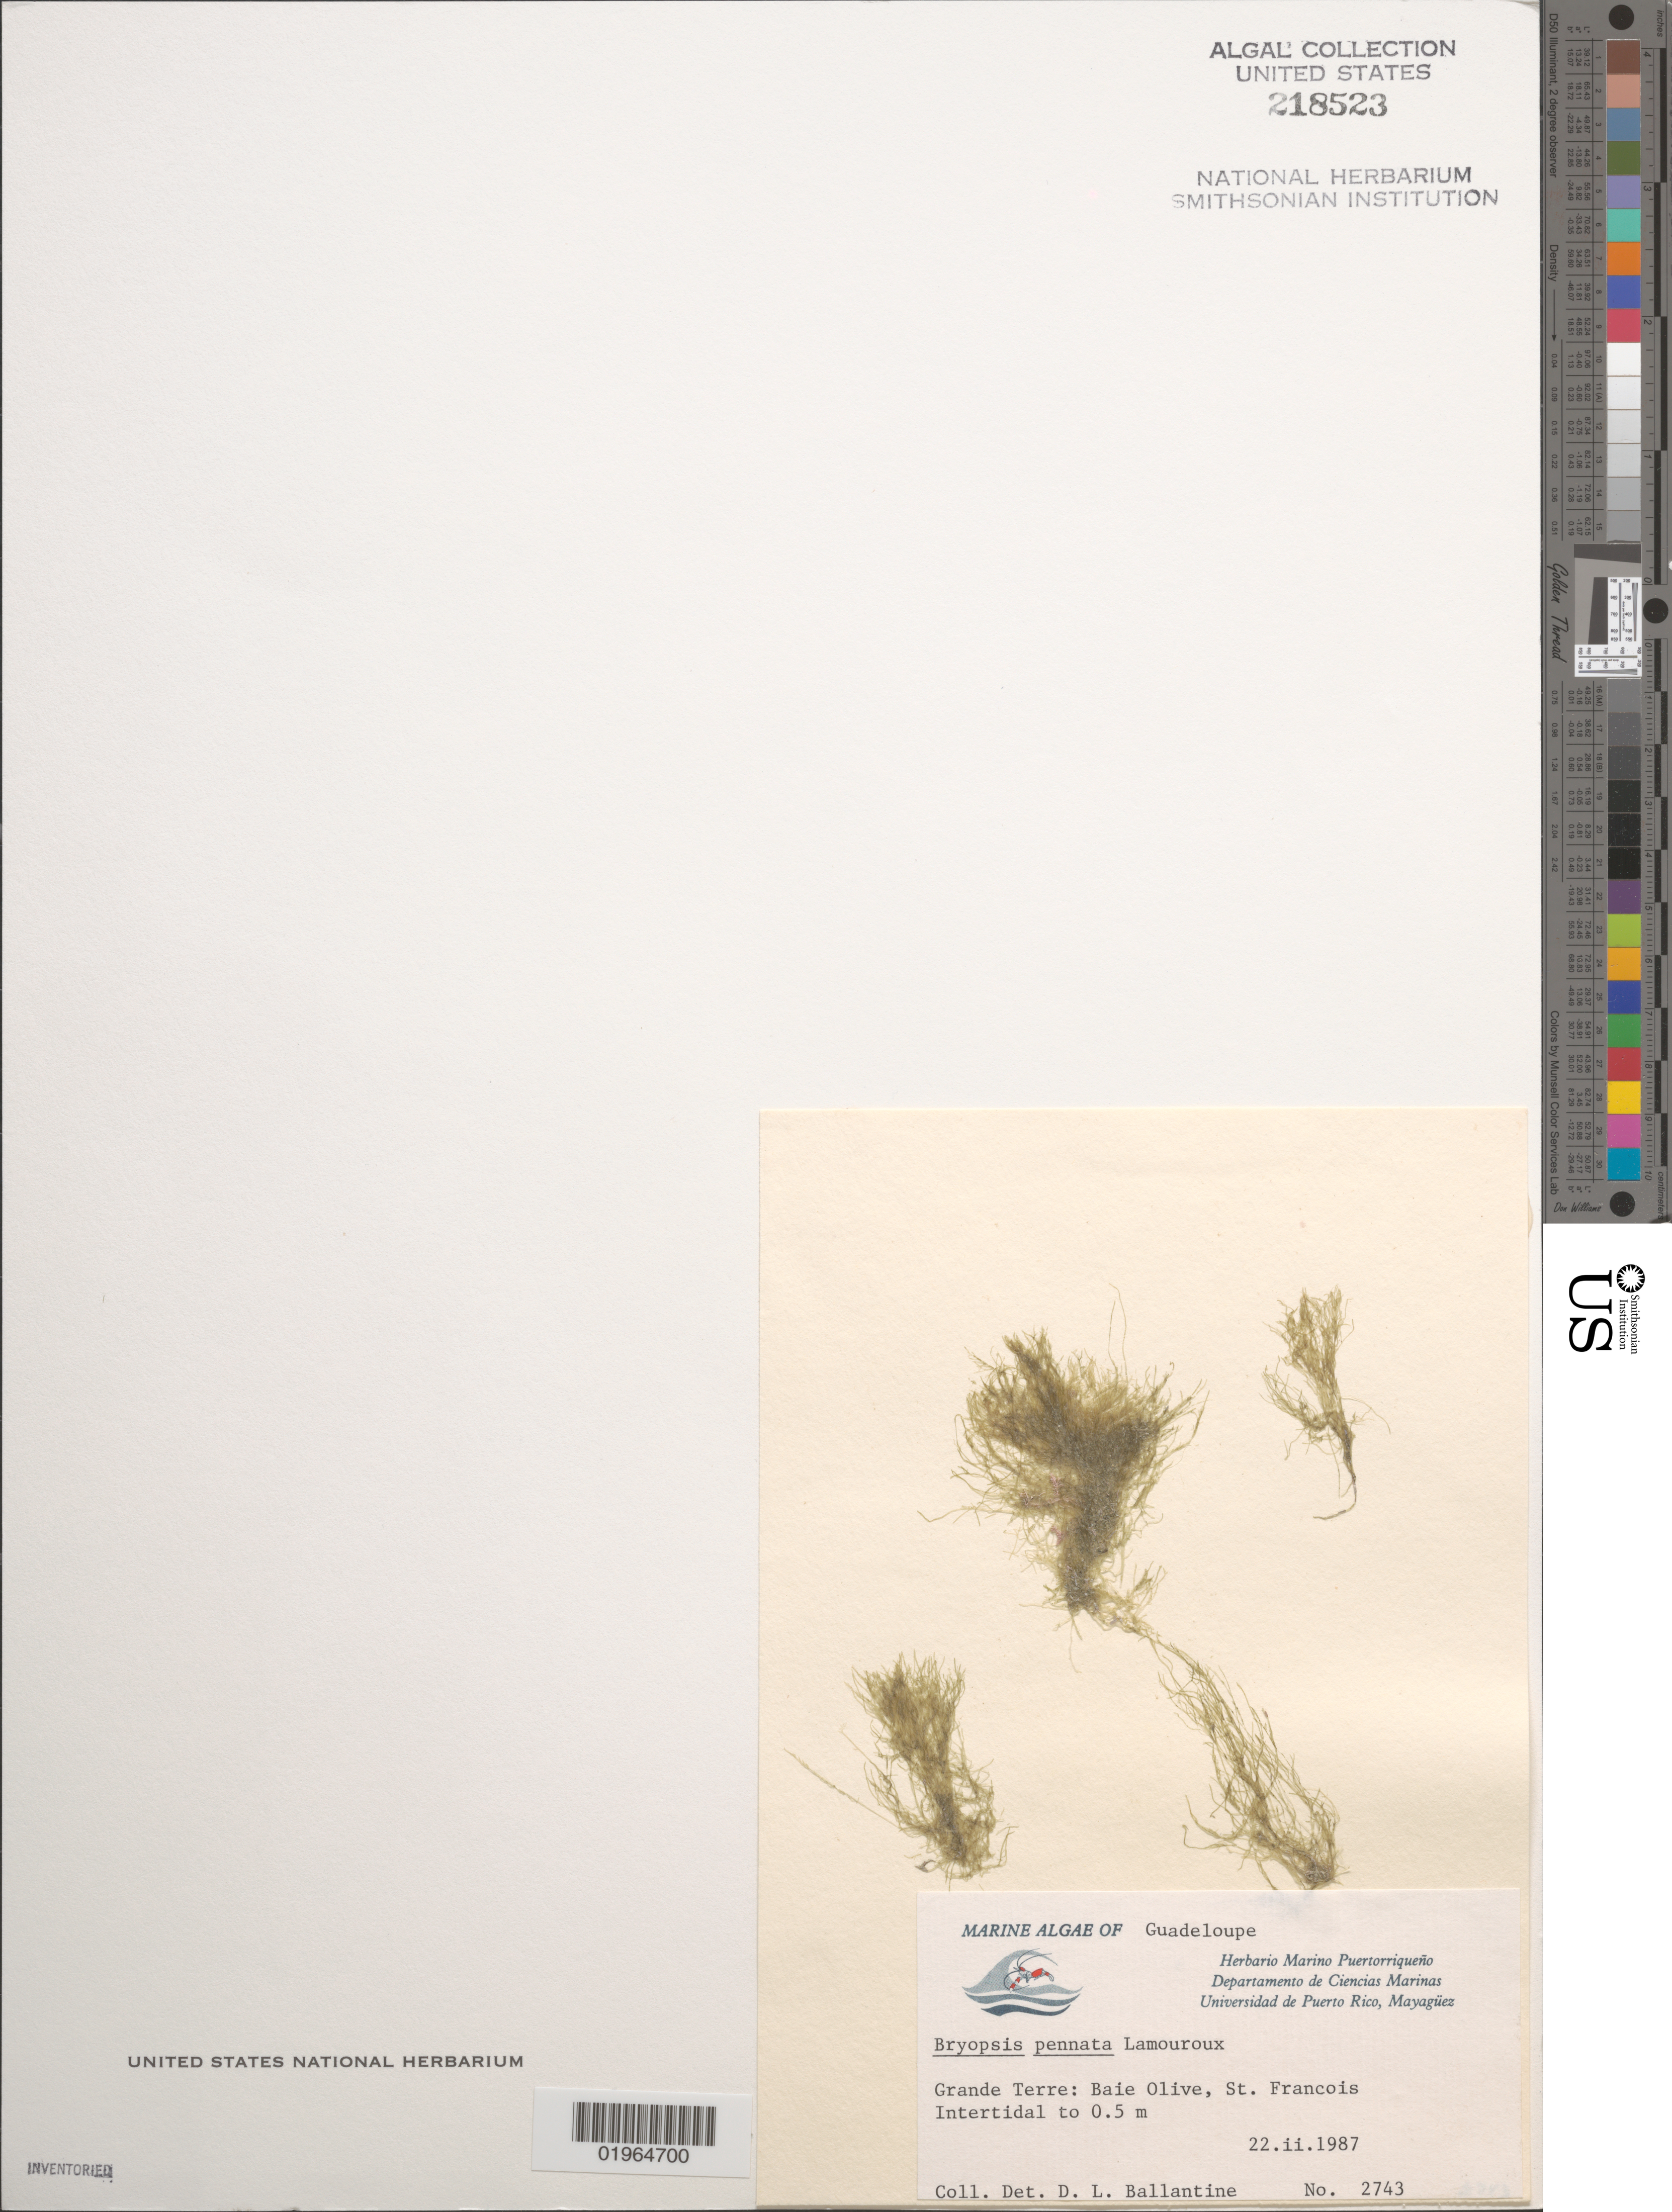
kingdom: Plantae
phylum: Chlorophyta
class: Ulvophyceae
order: Bryopsidales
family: Bryopsidaceae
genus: Bryopsis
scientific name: Bryopsis pennata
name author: J.V.Lamouroux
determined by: Ballantine, D. L.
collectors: D.L. Ballantine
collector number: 2743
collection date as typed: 22 Feb 1987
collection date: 1987-02-22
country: Guadeloupe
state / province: Grande-Terre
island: Grande Terre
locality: Baie Olive, St. Francois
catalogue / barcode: US 218523